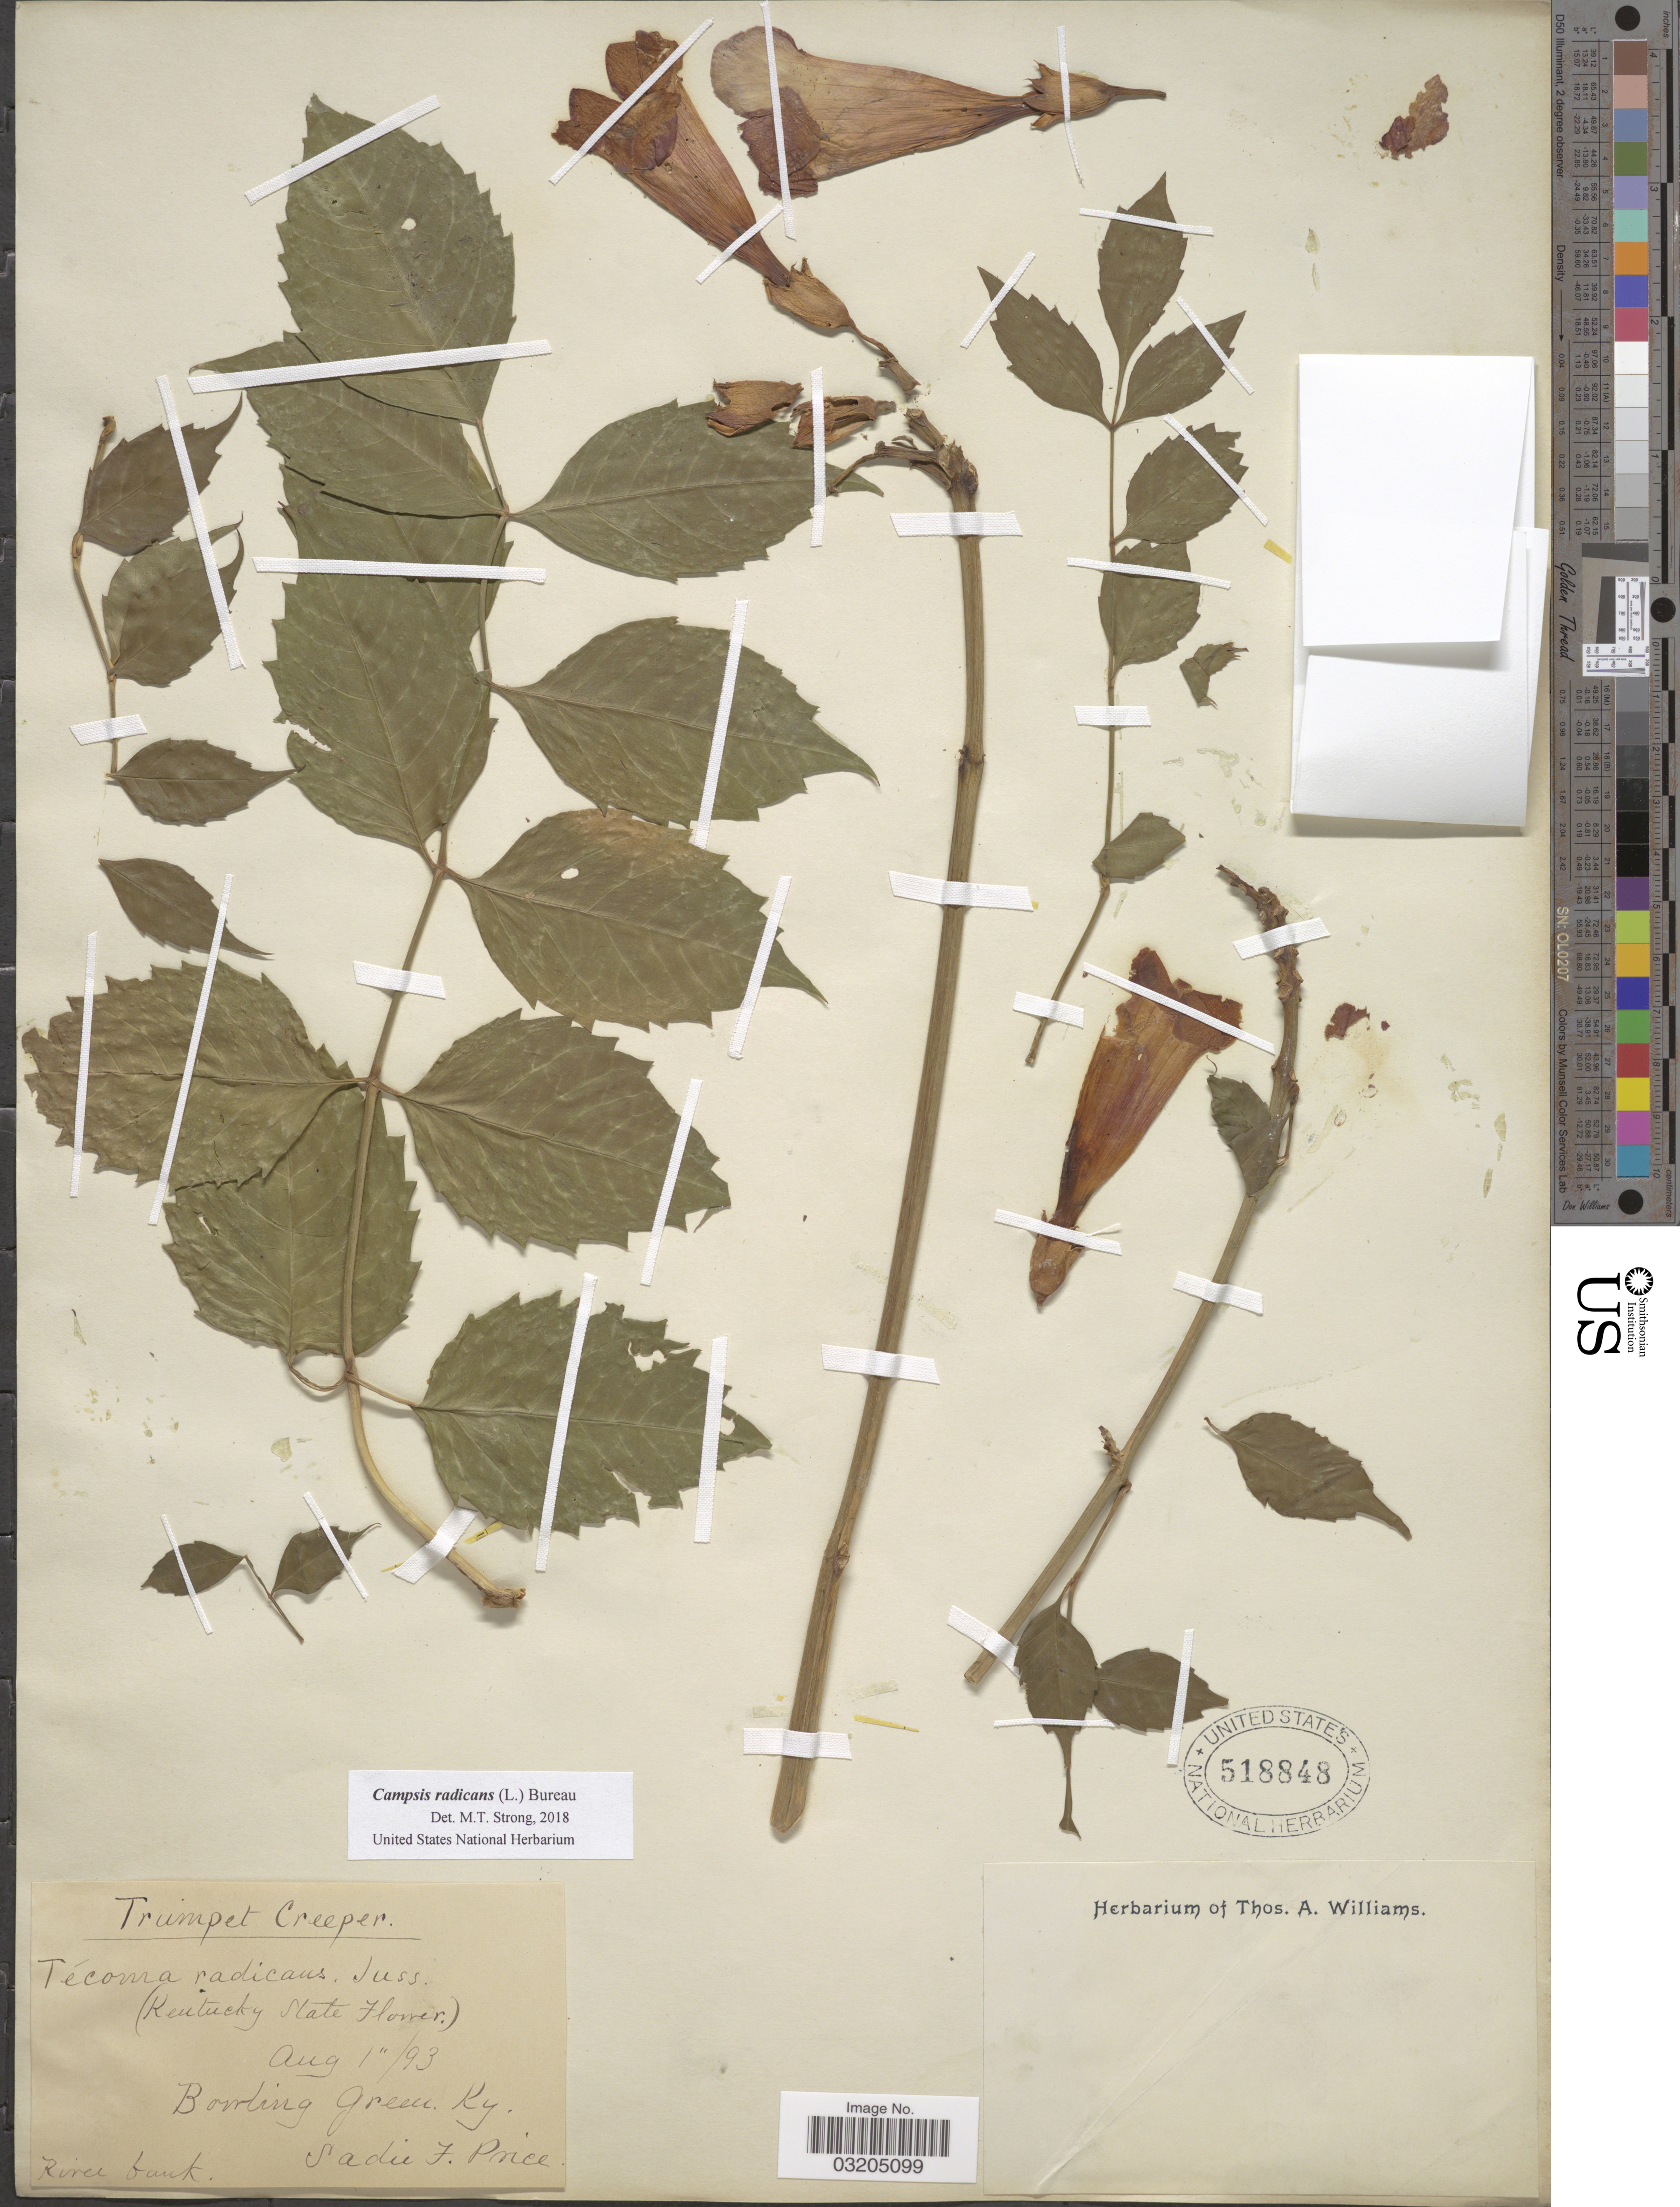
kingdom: Plantae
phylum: Tracheophyta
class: Magnoliopsida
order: Lamiales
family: Bignoniaceae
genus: Campsis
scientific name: Campsis radicans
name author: (L.) Seem.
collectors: S. Price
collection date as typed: Transcribed d/m/y: 1/8/93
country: United States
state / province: Kentucky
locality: Bowling Green.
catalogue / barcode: US 518848